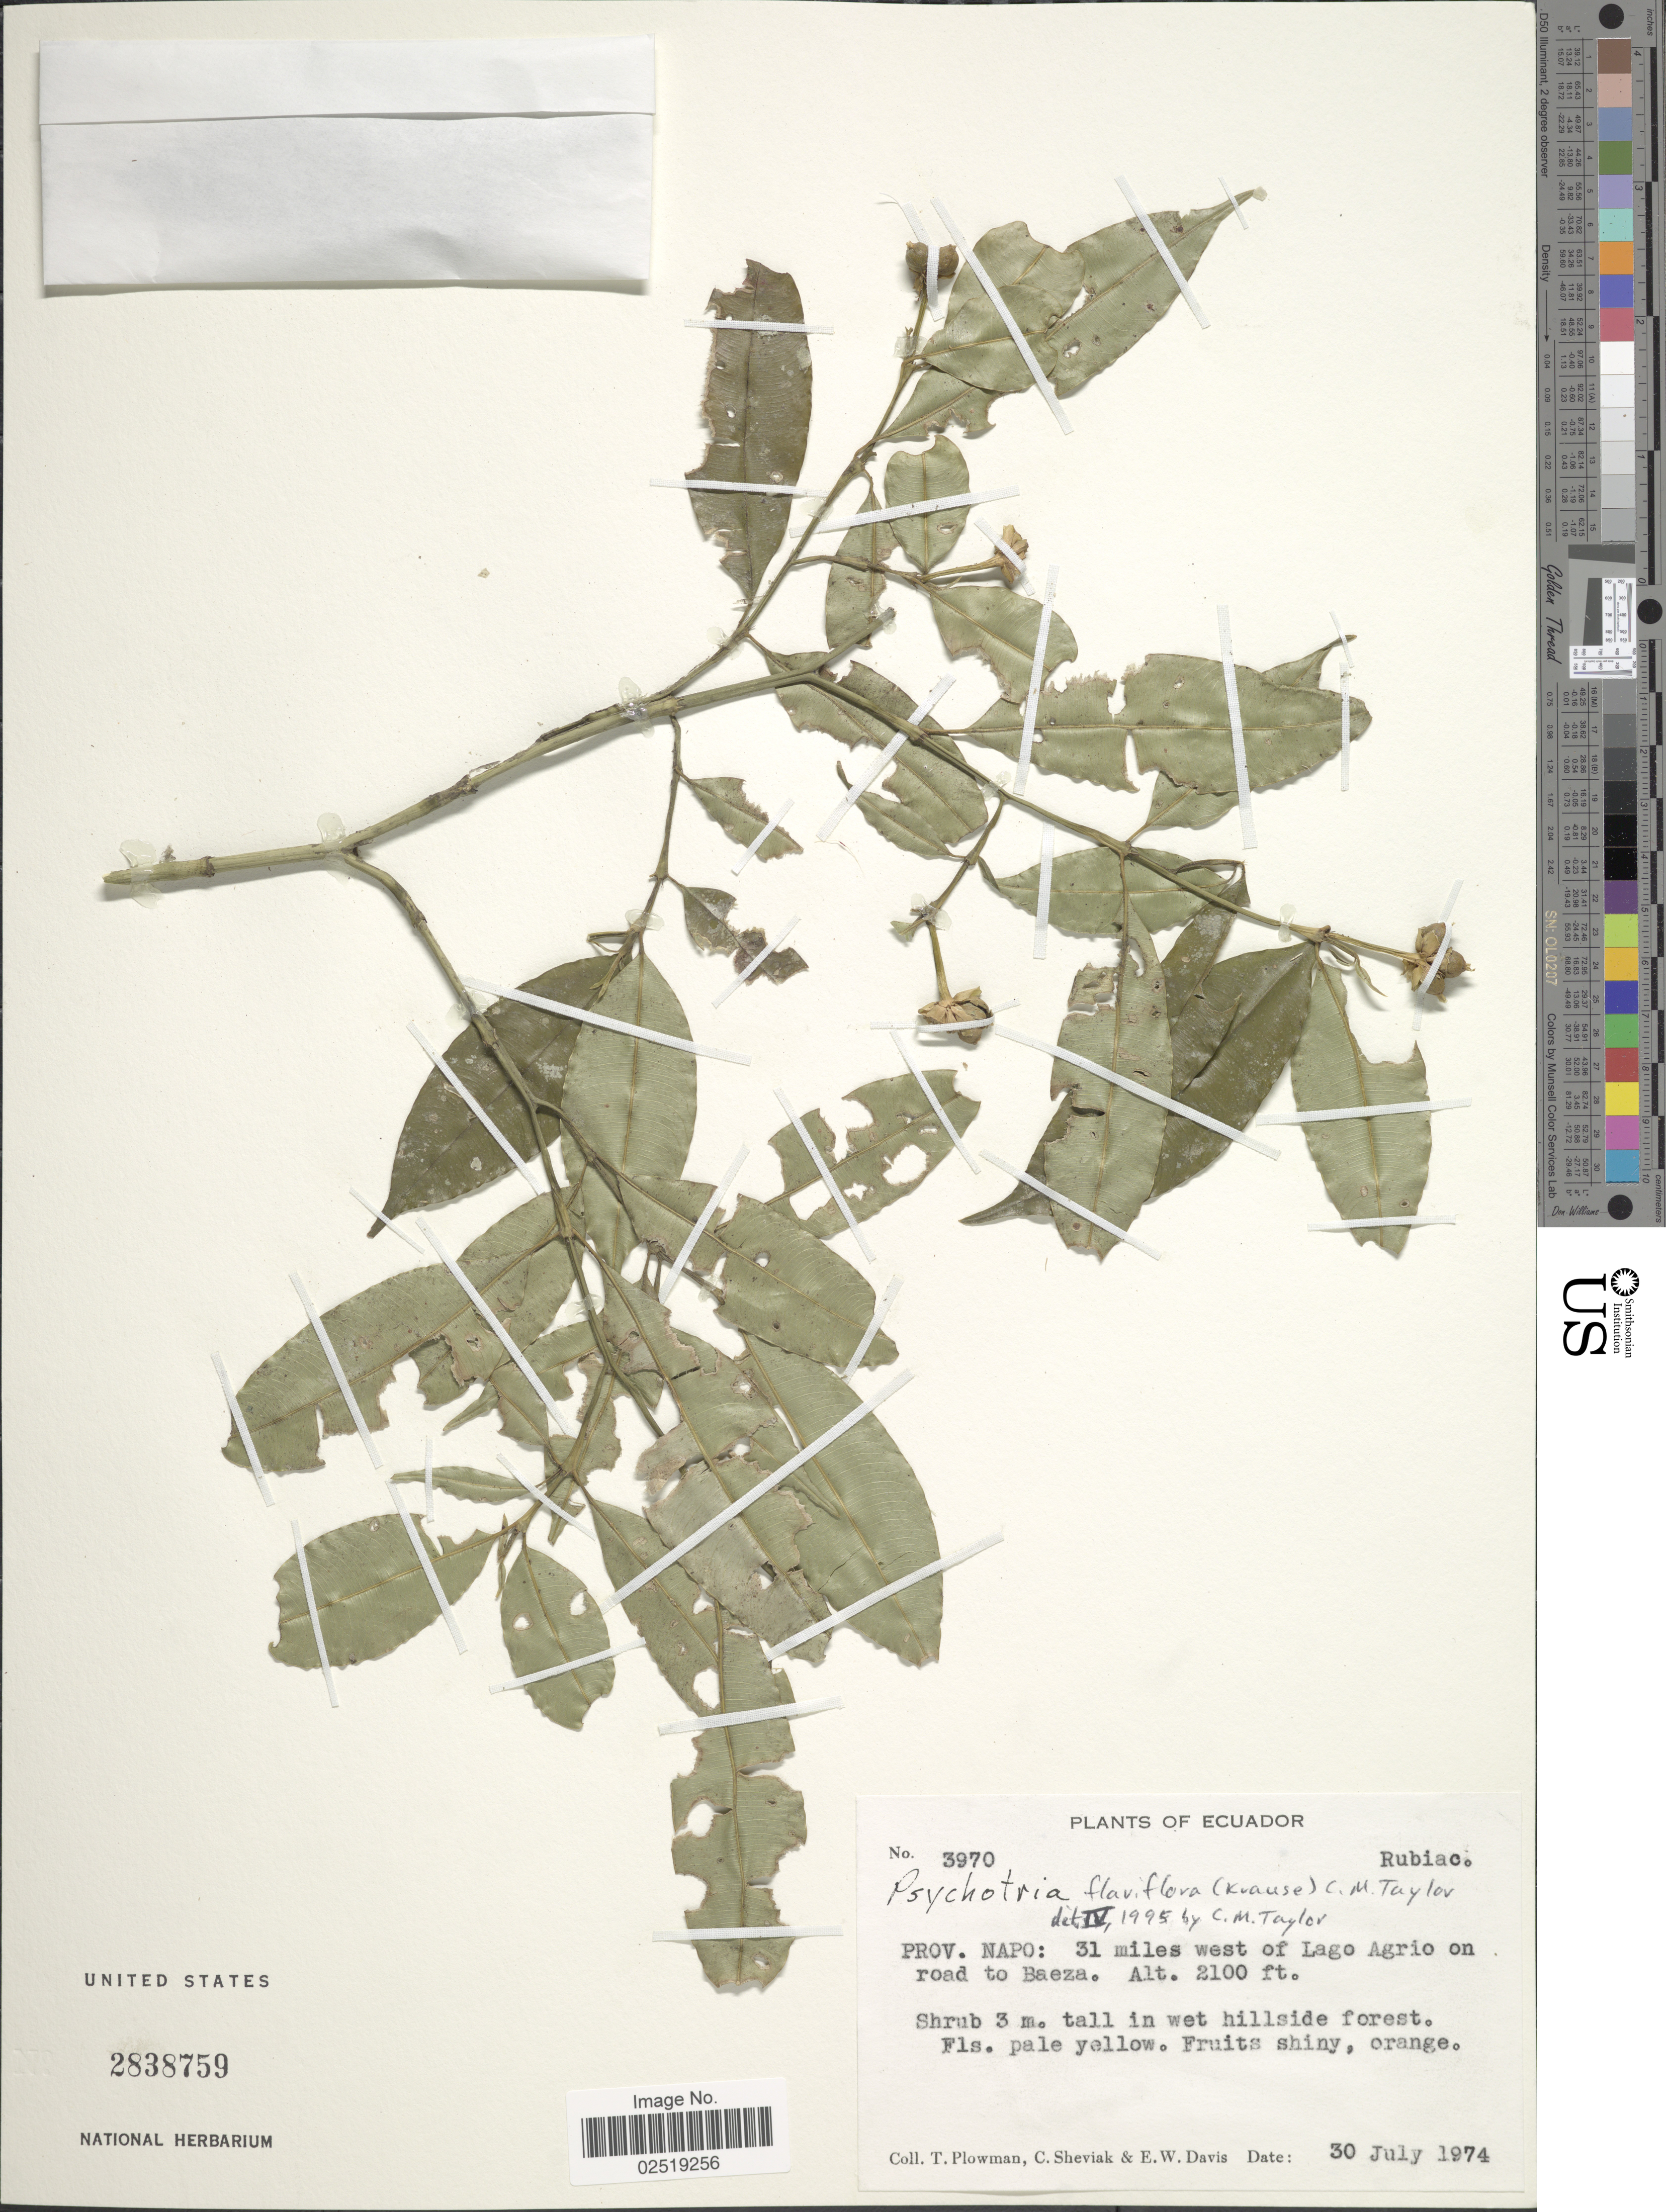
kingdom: Plantae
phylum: Tracheophyta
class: Magnoliopsida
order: Gentianales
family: Rubiaceae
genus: Psychotria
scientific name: Psychotria flaviflora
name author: (K. Krause) C.M. Taylor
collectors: T. Plowman, C. J. Sheviak & E. W. Davis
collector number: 3970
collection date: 1974-07-30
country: Ecuador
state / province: Napo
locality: Prov. Napo: 31 miles west of Lago Agrio on road to Baeza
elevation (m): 640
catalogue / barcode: US 2838759